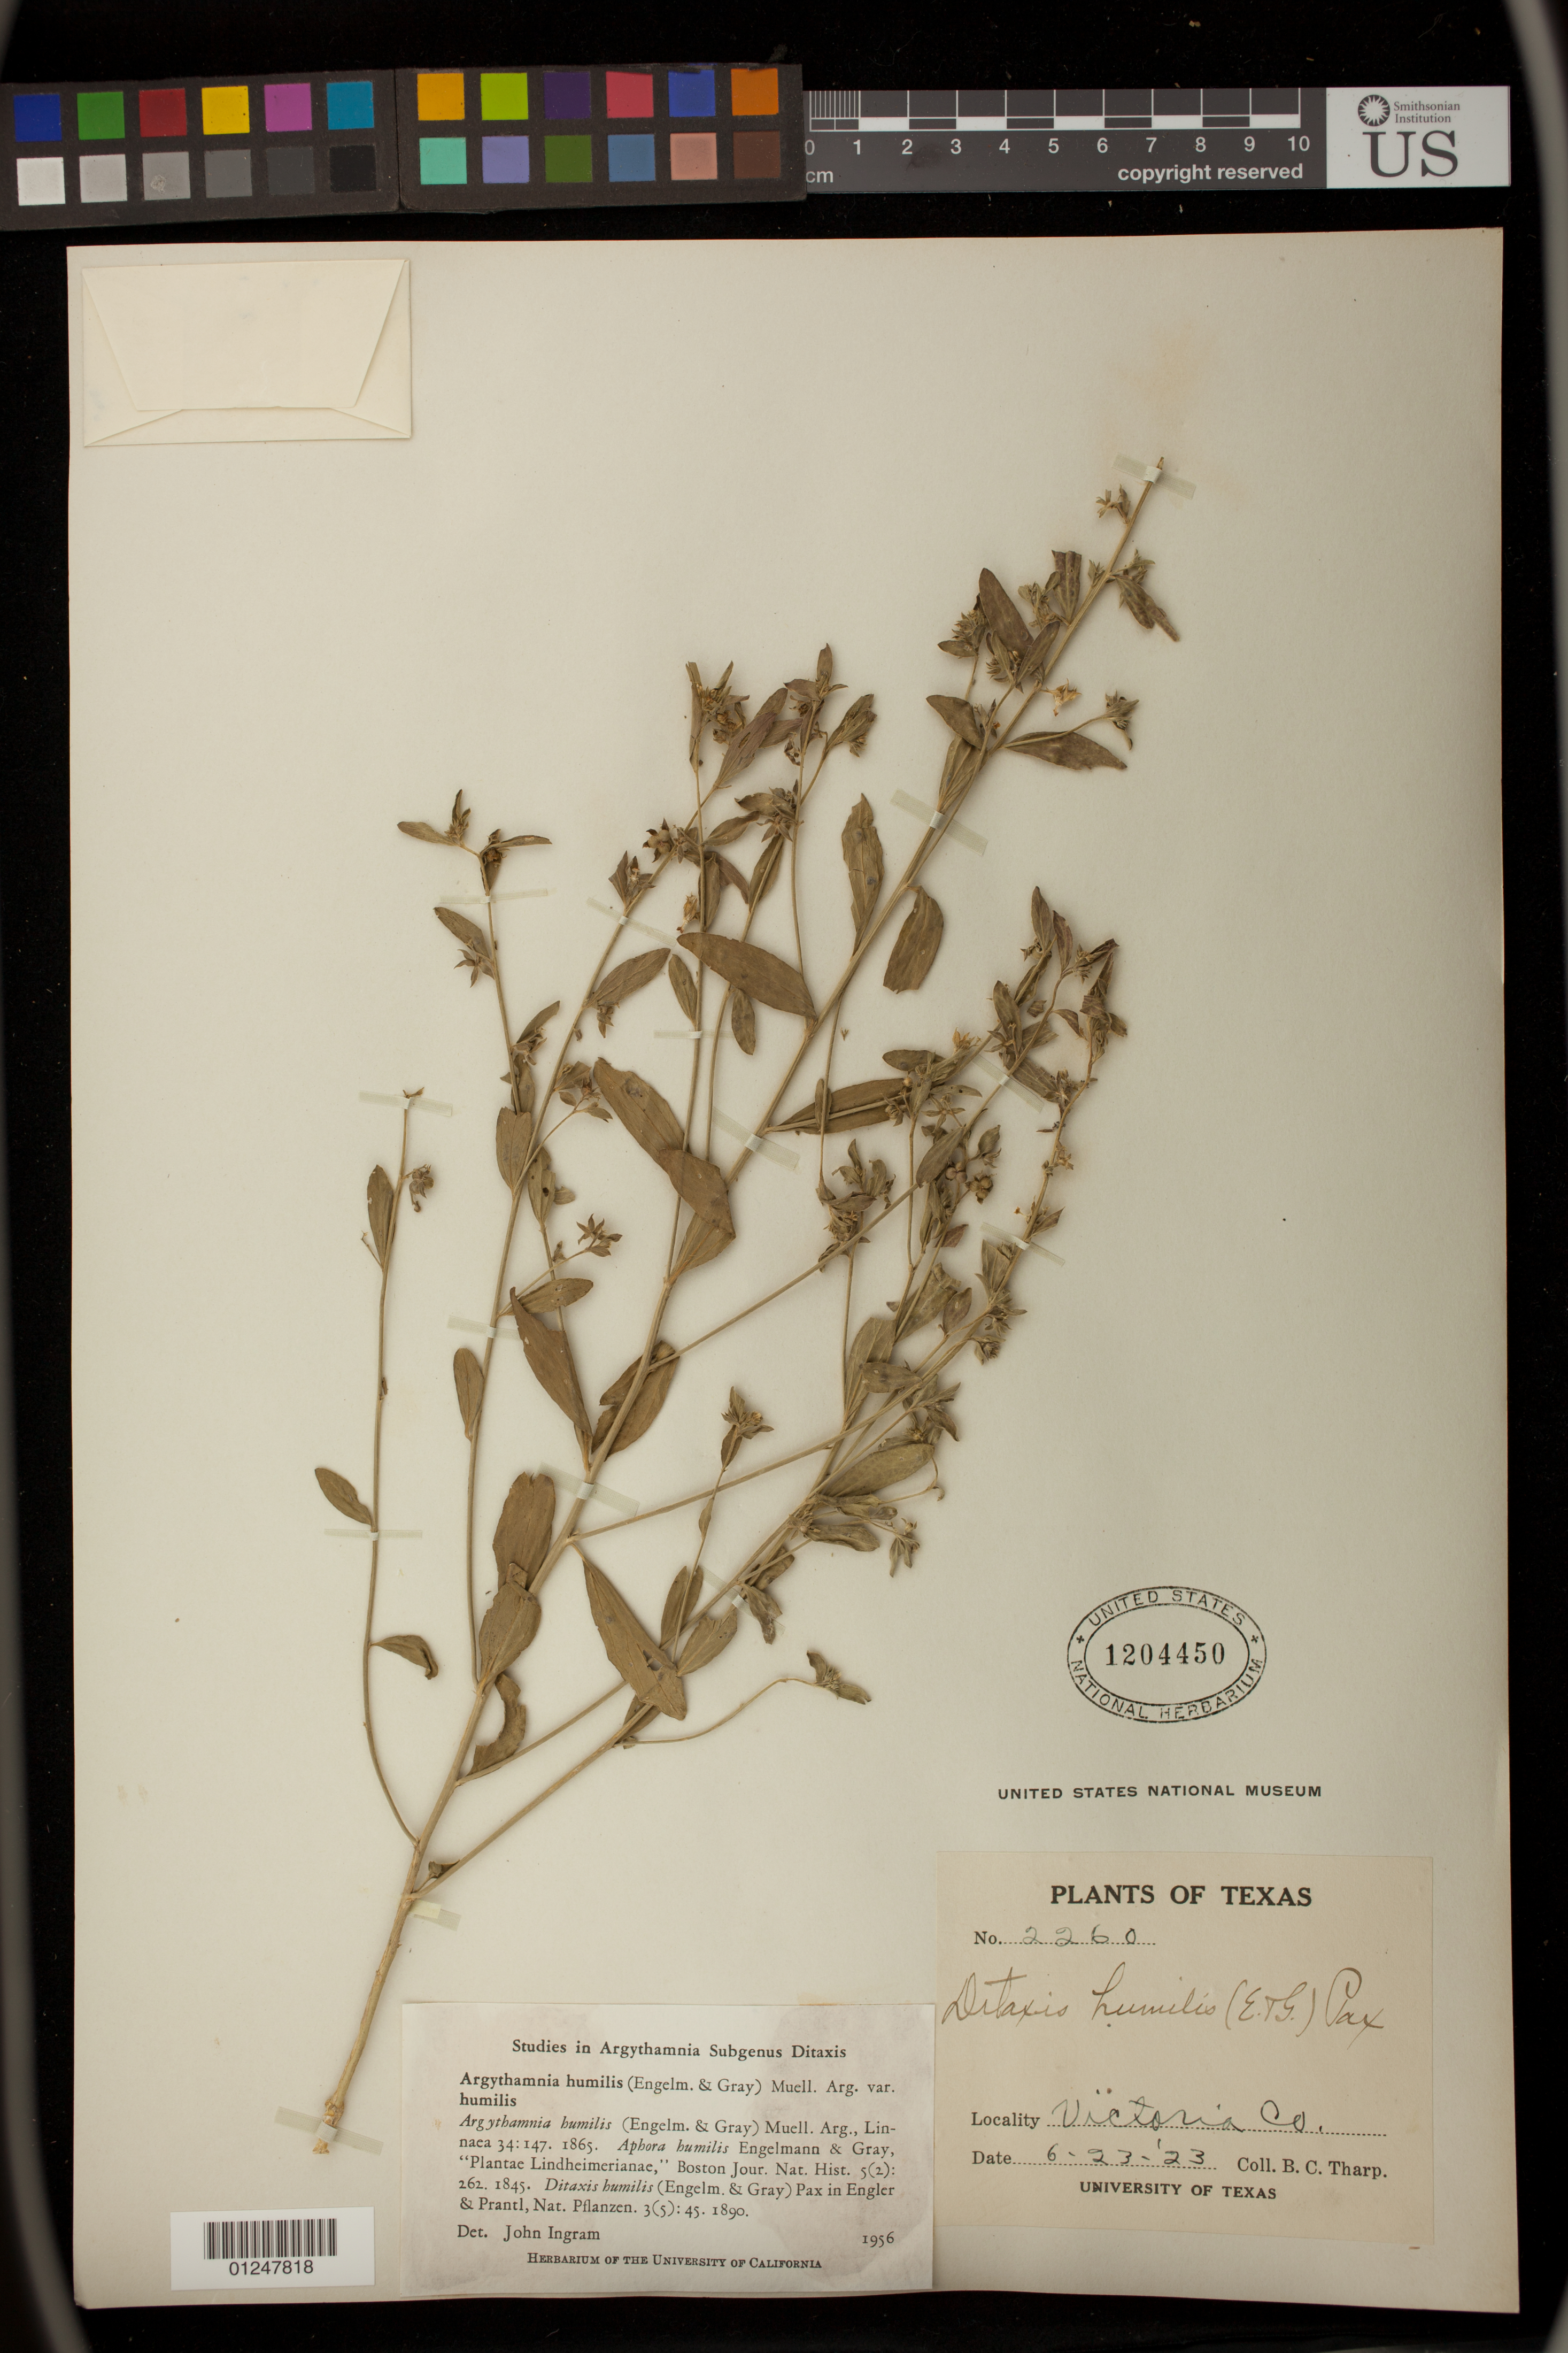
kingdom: Plantae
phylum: Tracheophyta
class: Magnoliopsida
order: Malpighiales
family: Euphorbiaceae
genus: Argythamnia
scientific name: Argythamnia humilis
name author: (Engelm. & A. Gray) Müll. Arg.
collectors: B. C. Tharp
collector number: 2260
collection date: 1923-06-23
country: United States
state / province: Texas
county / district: Victoria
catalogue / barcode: US 1204450